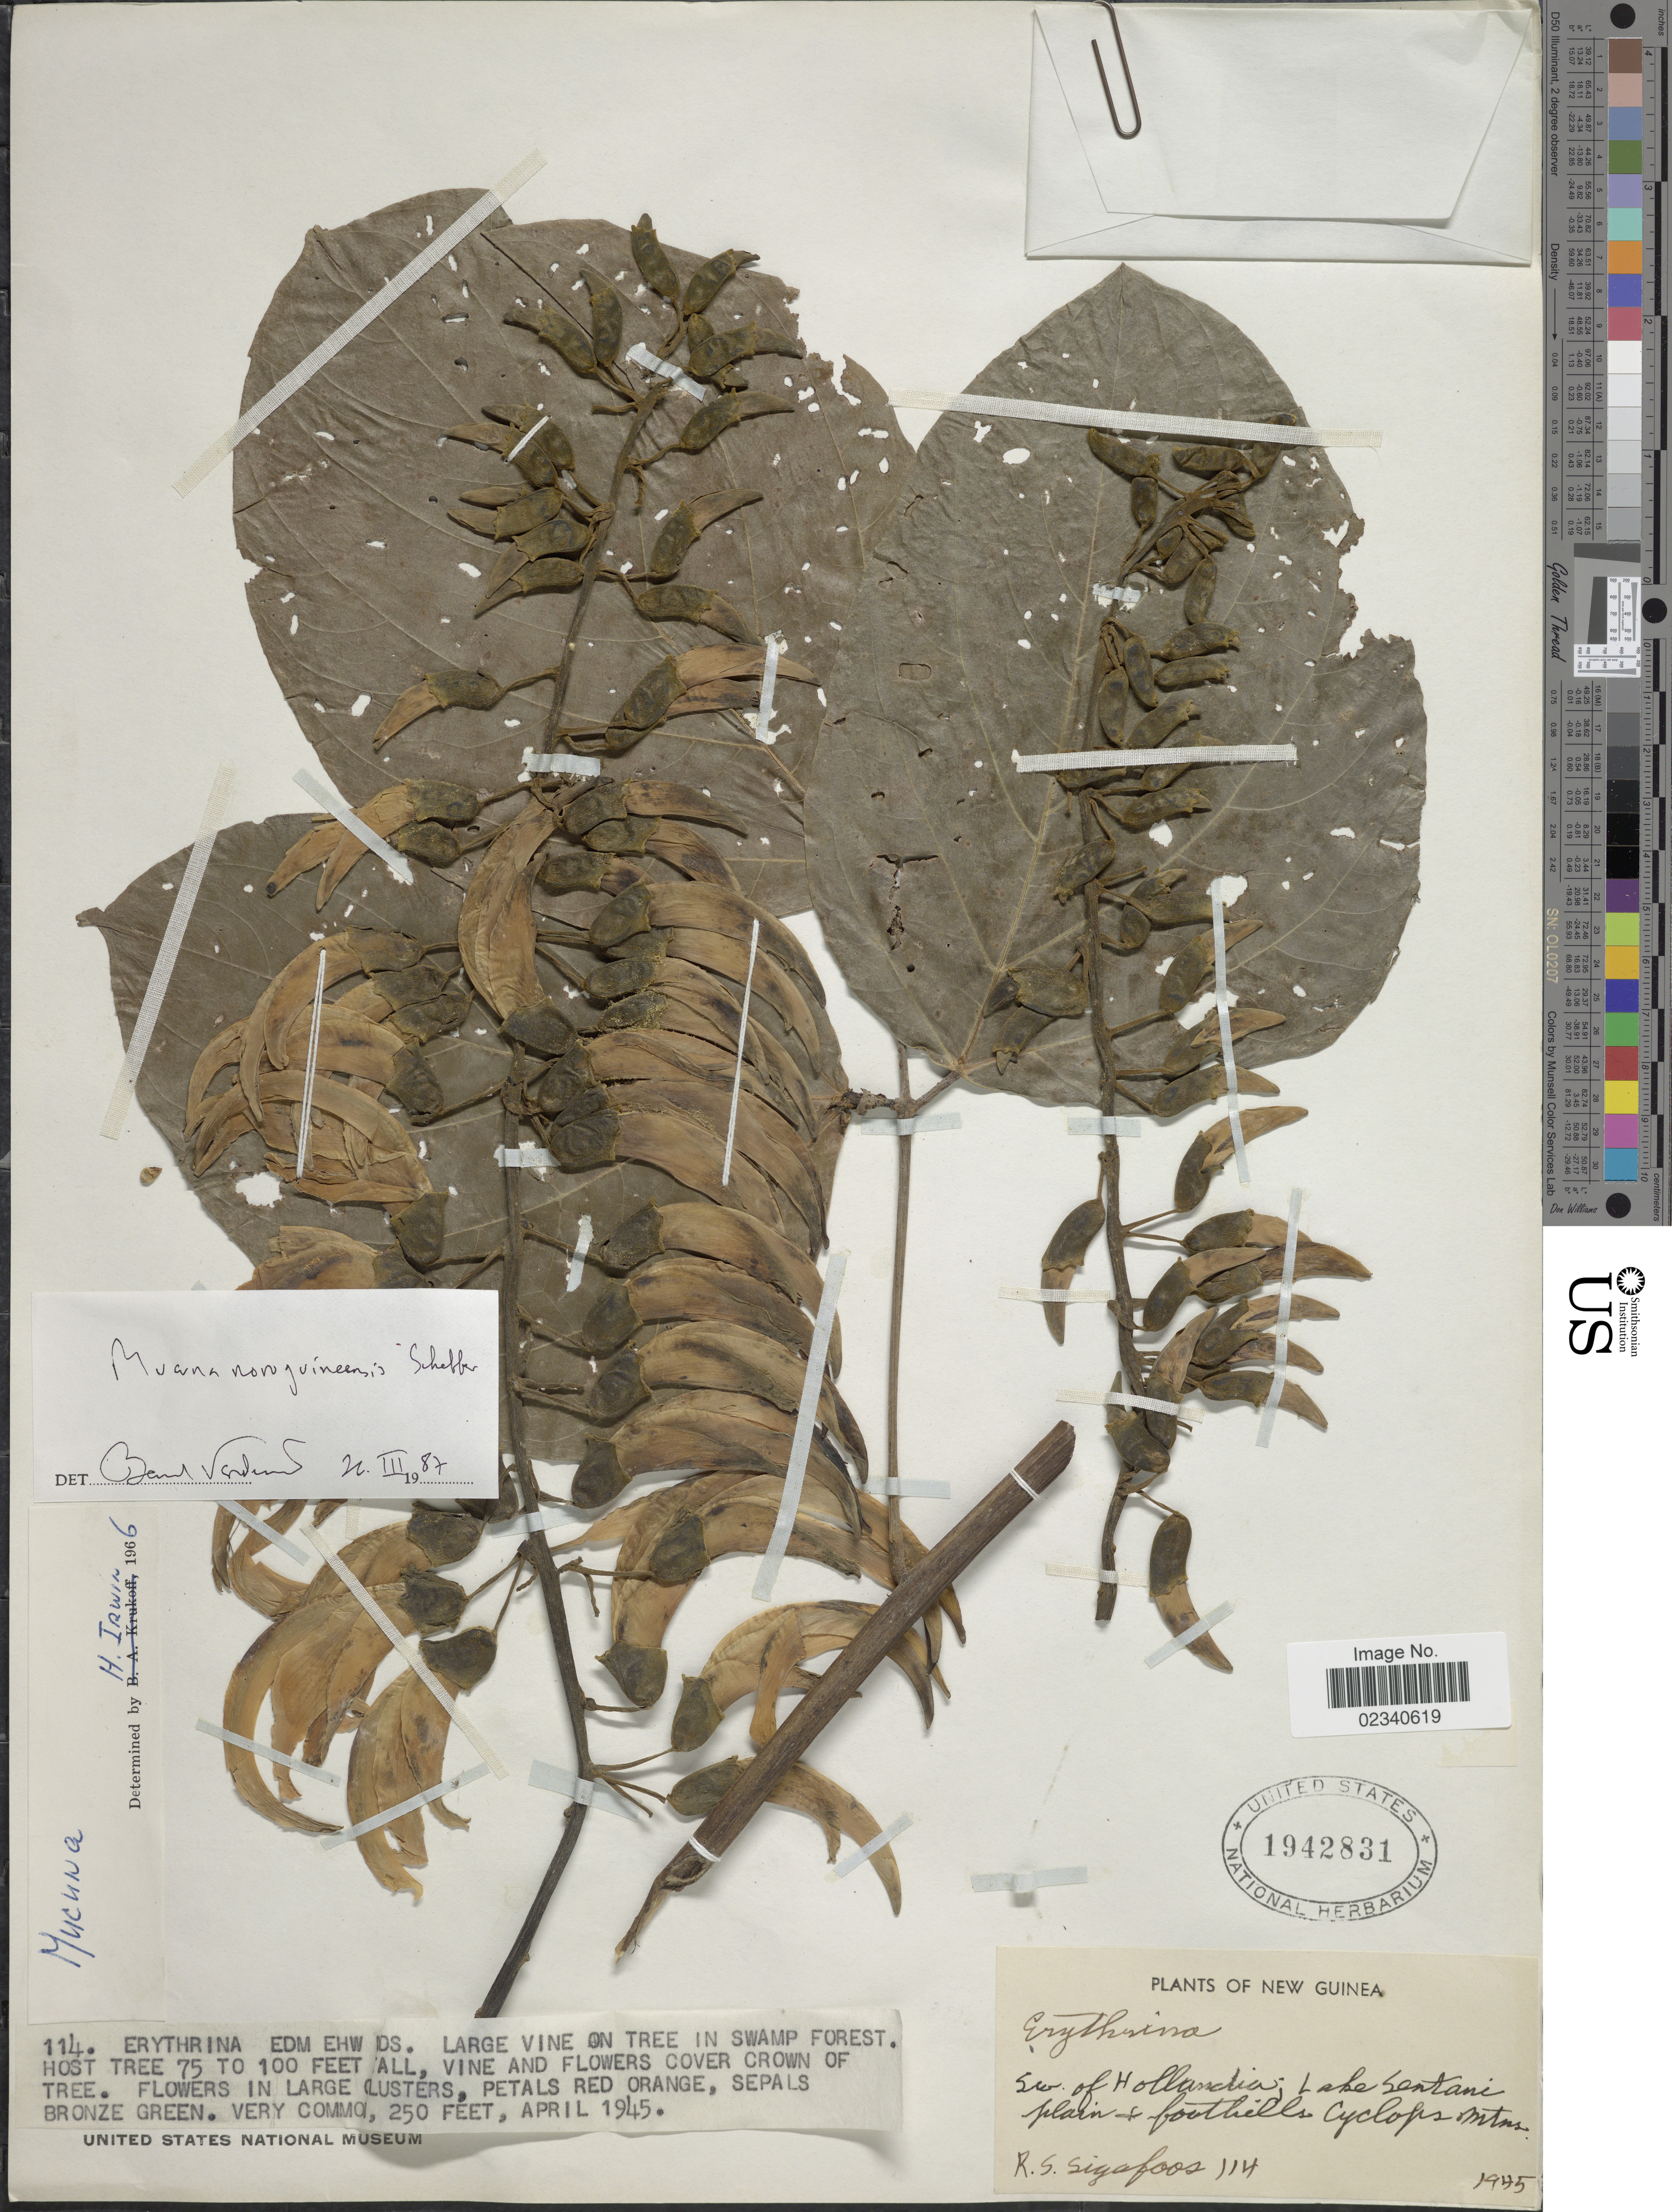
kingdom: Plantae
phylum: Tracheophyta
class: Magnoliopsida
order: Fabales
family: Fabaceae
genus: Mucuna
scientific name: Mucuna nova-guineensis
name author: Scheff.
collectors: R. Sigafoos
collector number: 114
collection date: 1945-04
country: Papua New Guinea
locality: Sw. of Hollandia; Lake Sentani. plain & foothills Cyclops Mtns. New Guinea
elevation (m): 76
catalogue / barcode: US 1942831